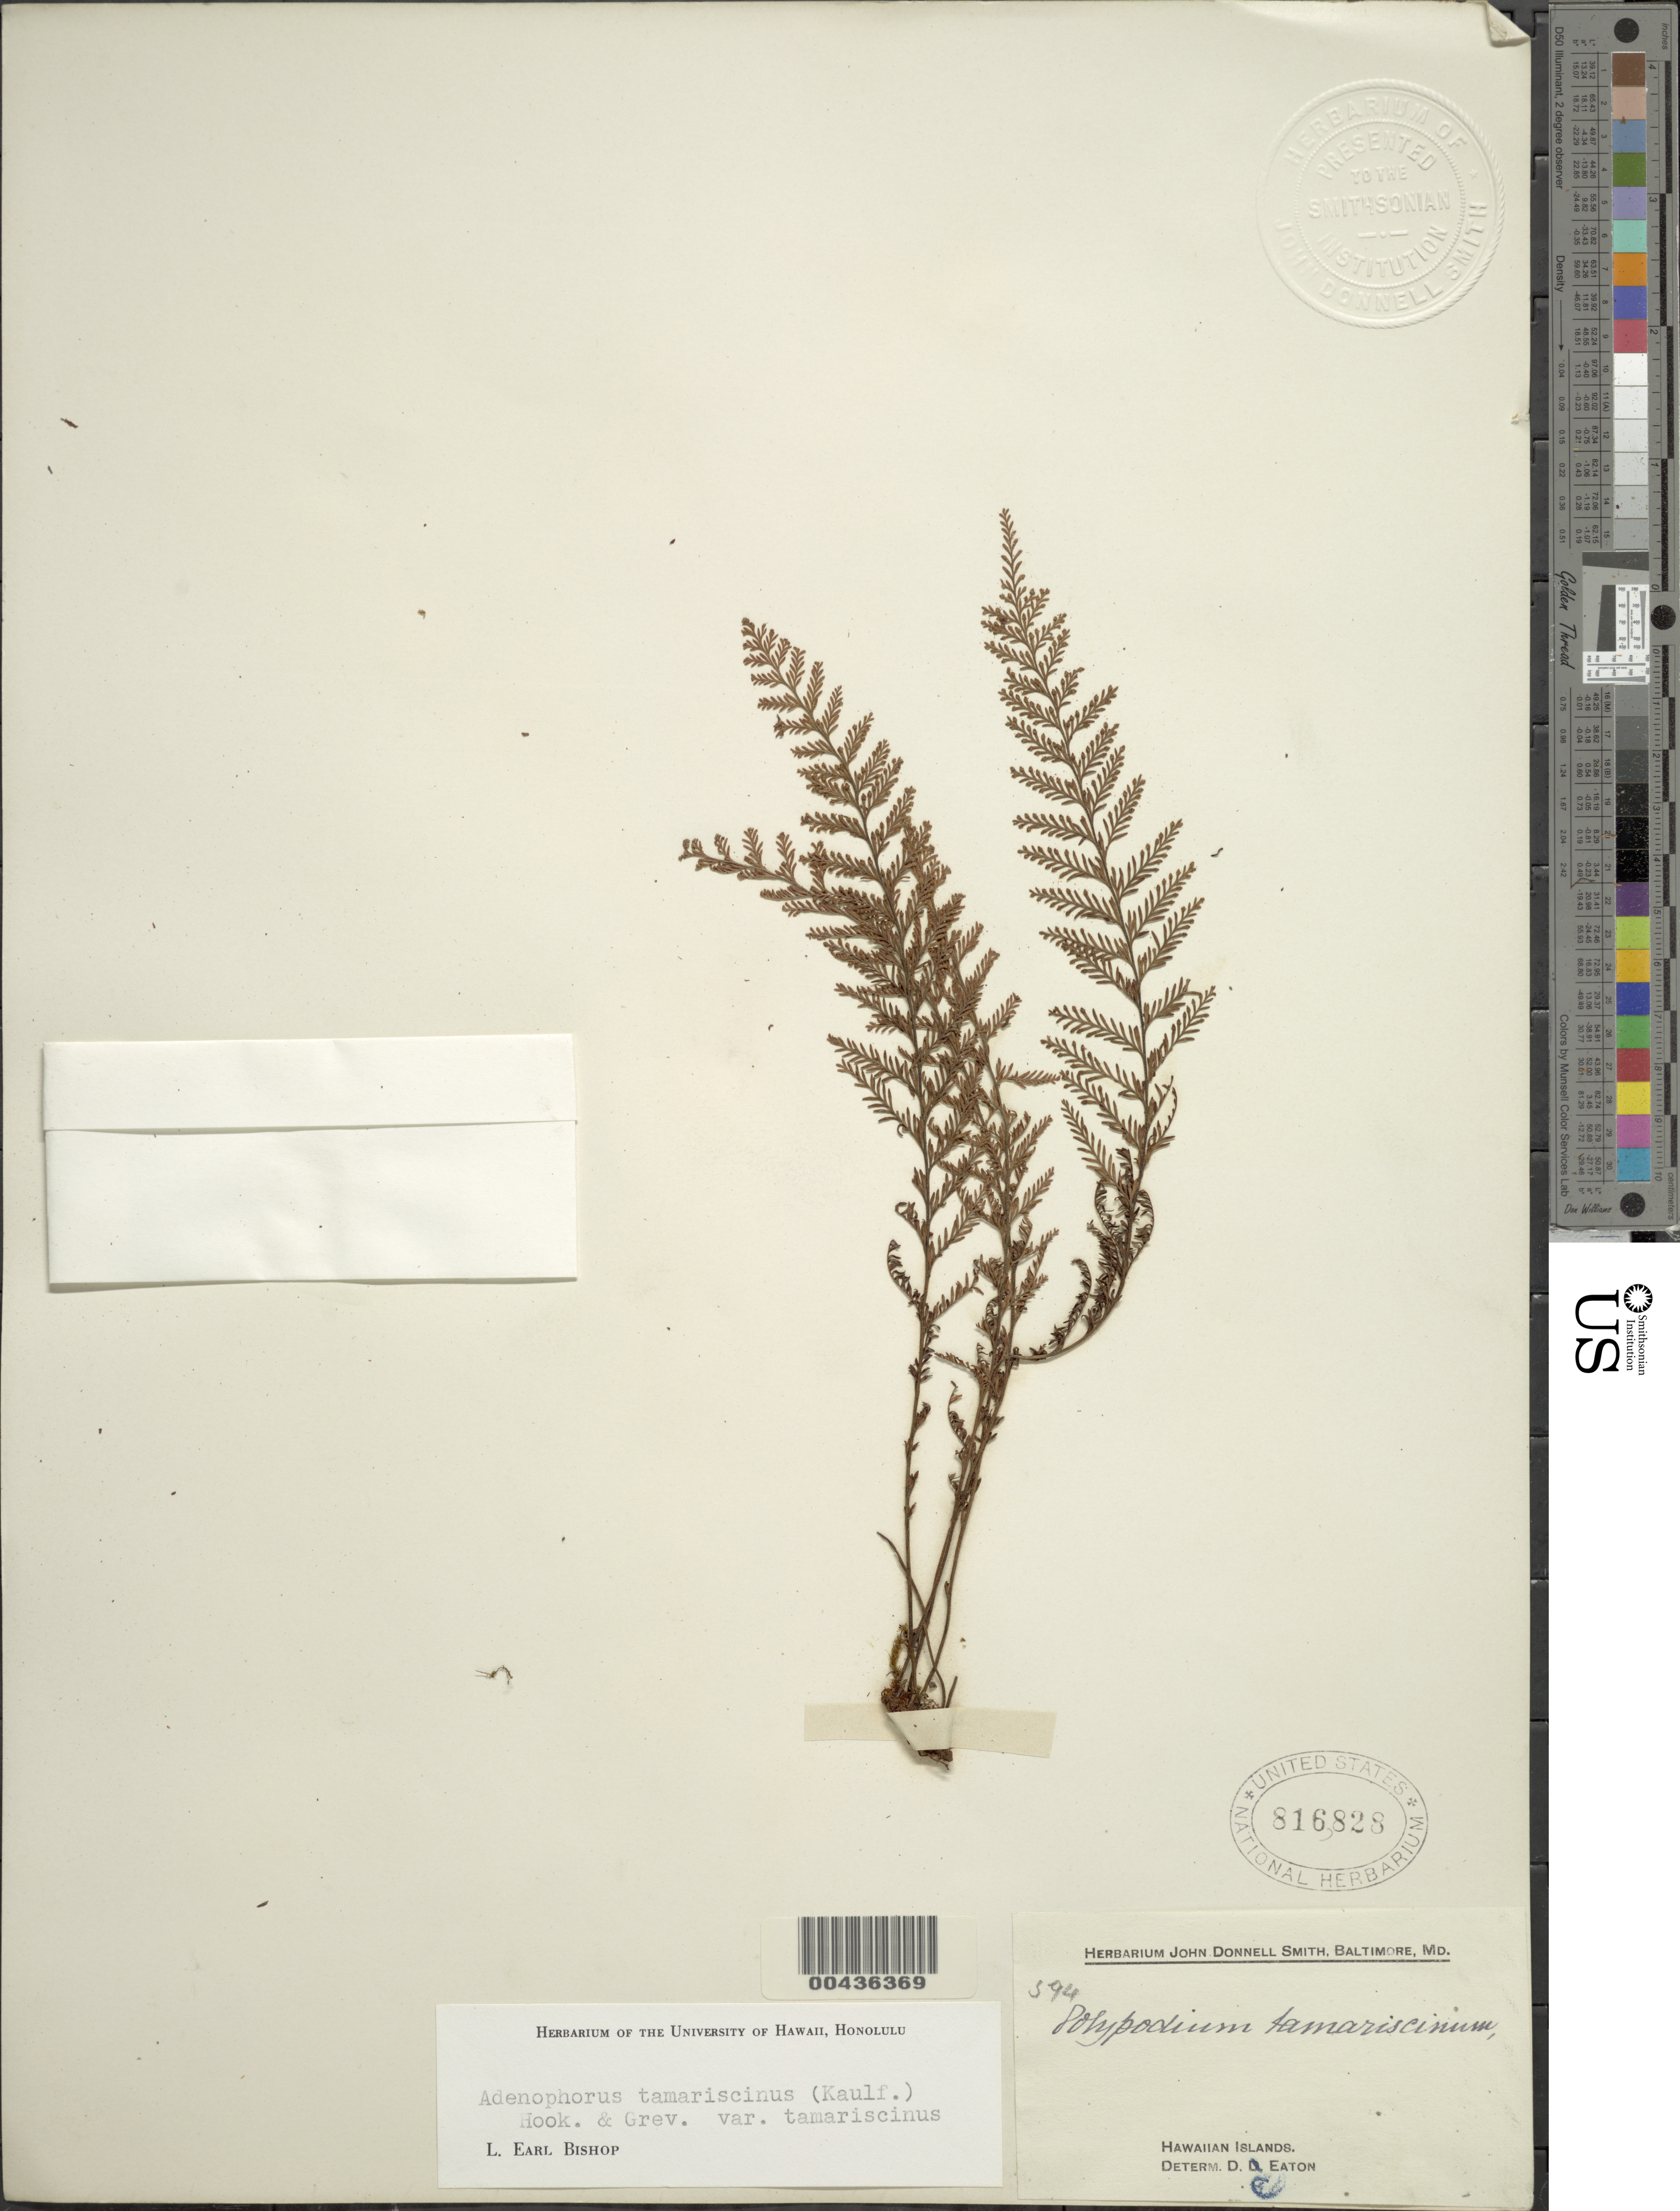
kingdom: Plantae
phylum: Tracheophyta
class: Polypodiopsida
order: Polypodiales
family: Polypodiaceae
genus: Adenophorus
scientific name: Adenophorus tamariscinus var. tamariscinus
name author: Hook. & Grev.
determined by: Bishop, L. E.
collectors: J. Donnell Smith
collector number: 594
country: United States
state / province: Hawaii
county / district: Hawaii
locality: Hawaiian Islands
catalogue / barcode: US 816828